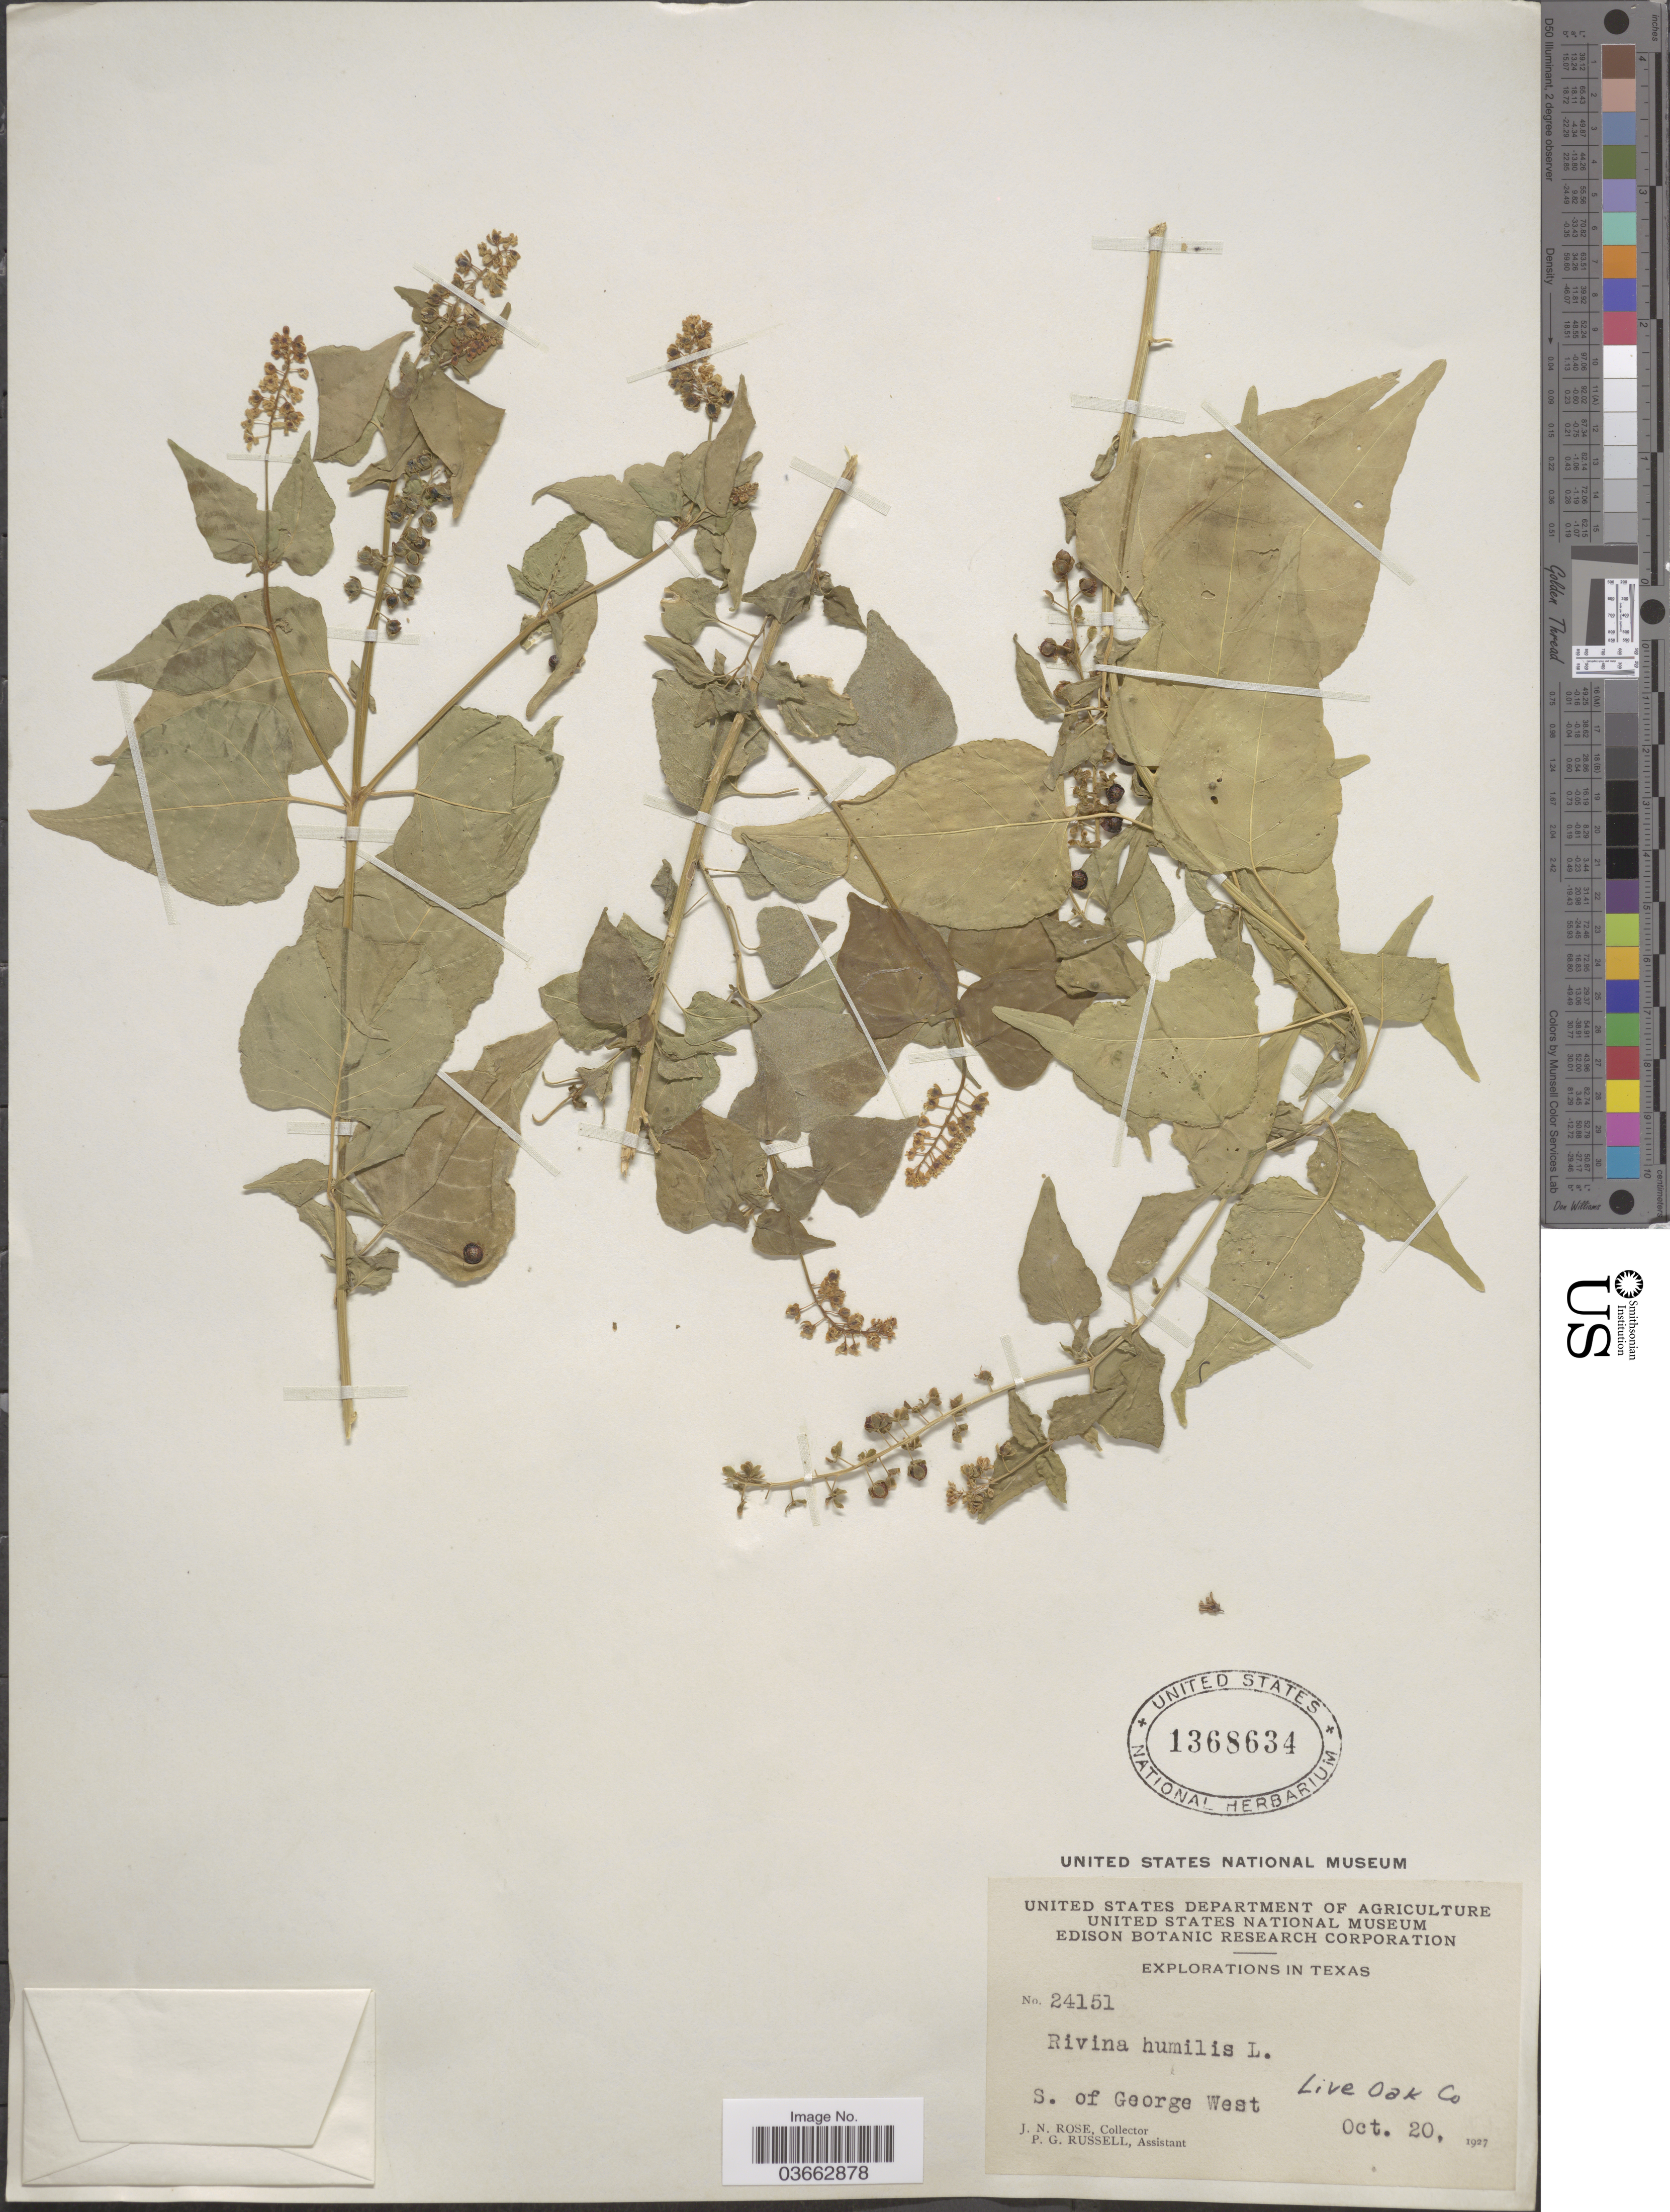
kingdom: Plantae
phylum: Tracheophyta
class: Magnoliopsida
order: Caryophyllales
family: Phytolaccaceae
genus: Rivina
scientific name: Rivina humilis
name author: L.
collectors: J. N. Rose & P. G. Russell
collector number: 24151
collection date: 1927-10-20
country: United States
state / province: Texas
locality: S. of George West Live Oak Co.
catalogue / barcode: US 1368634